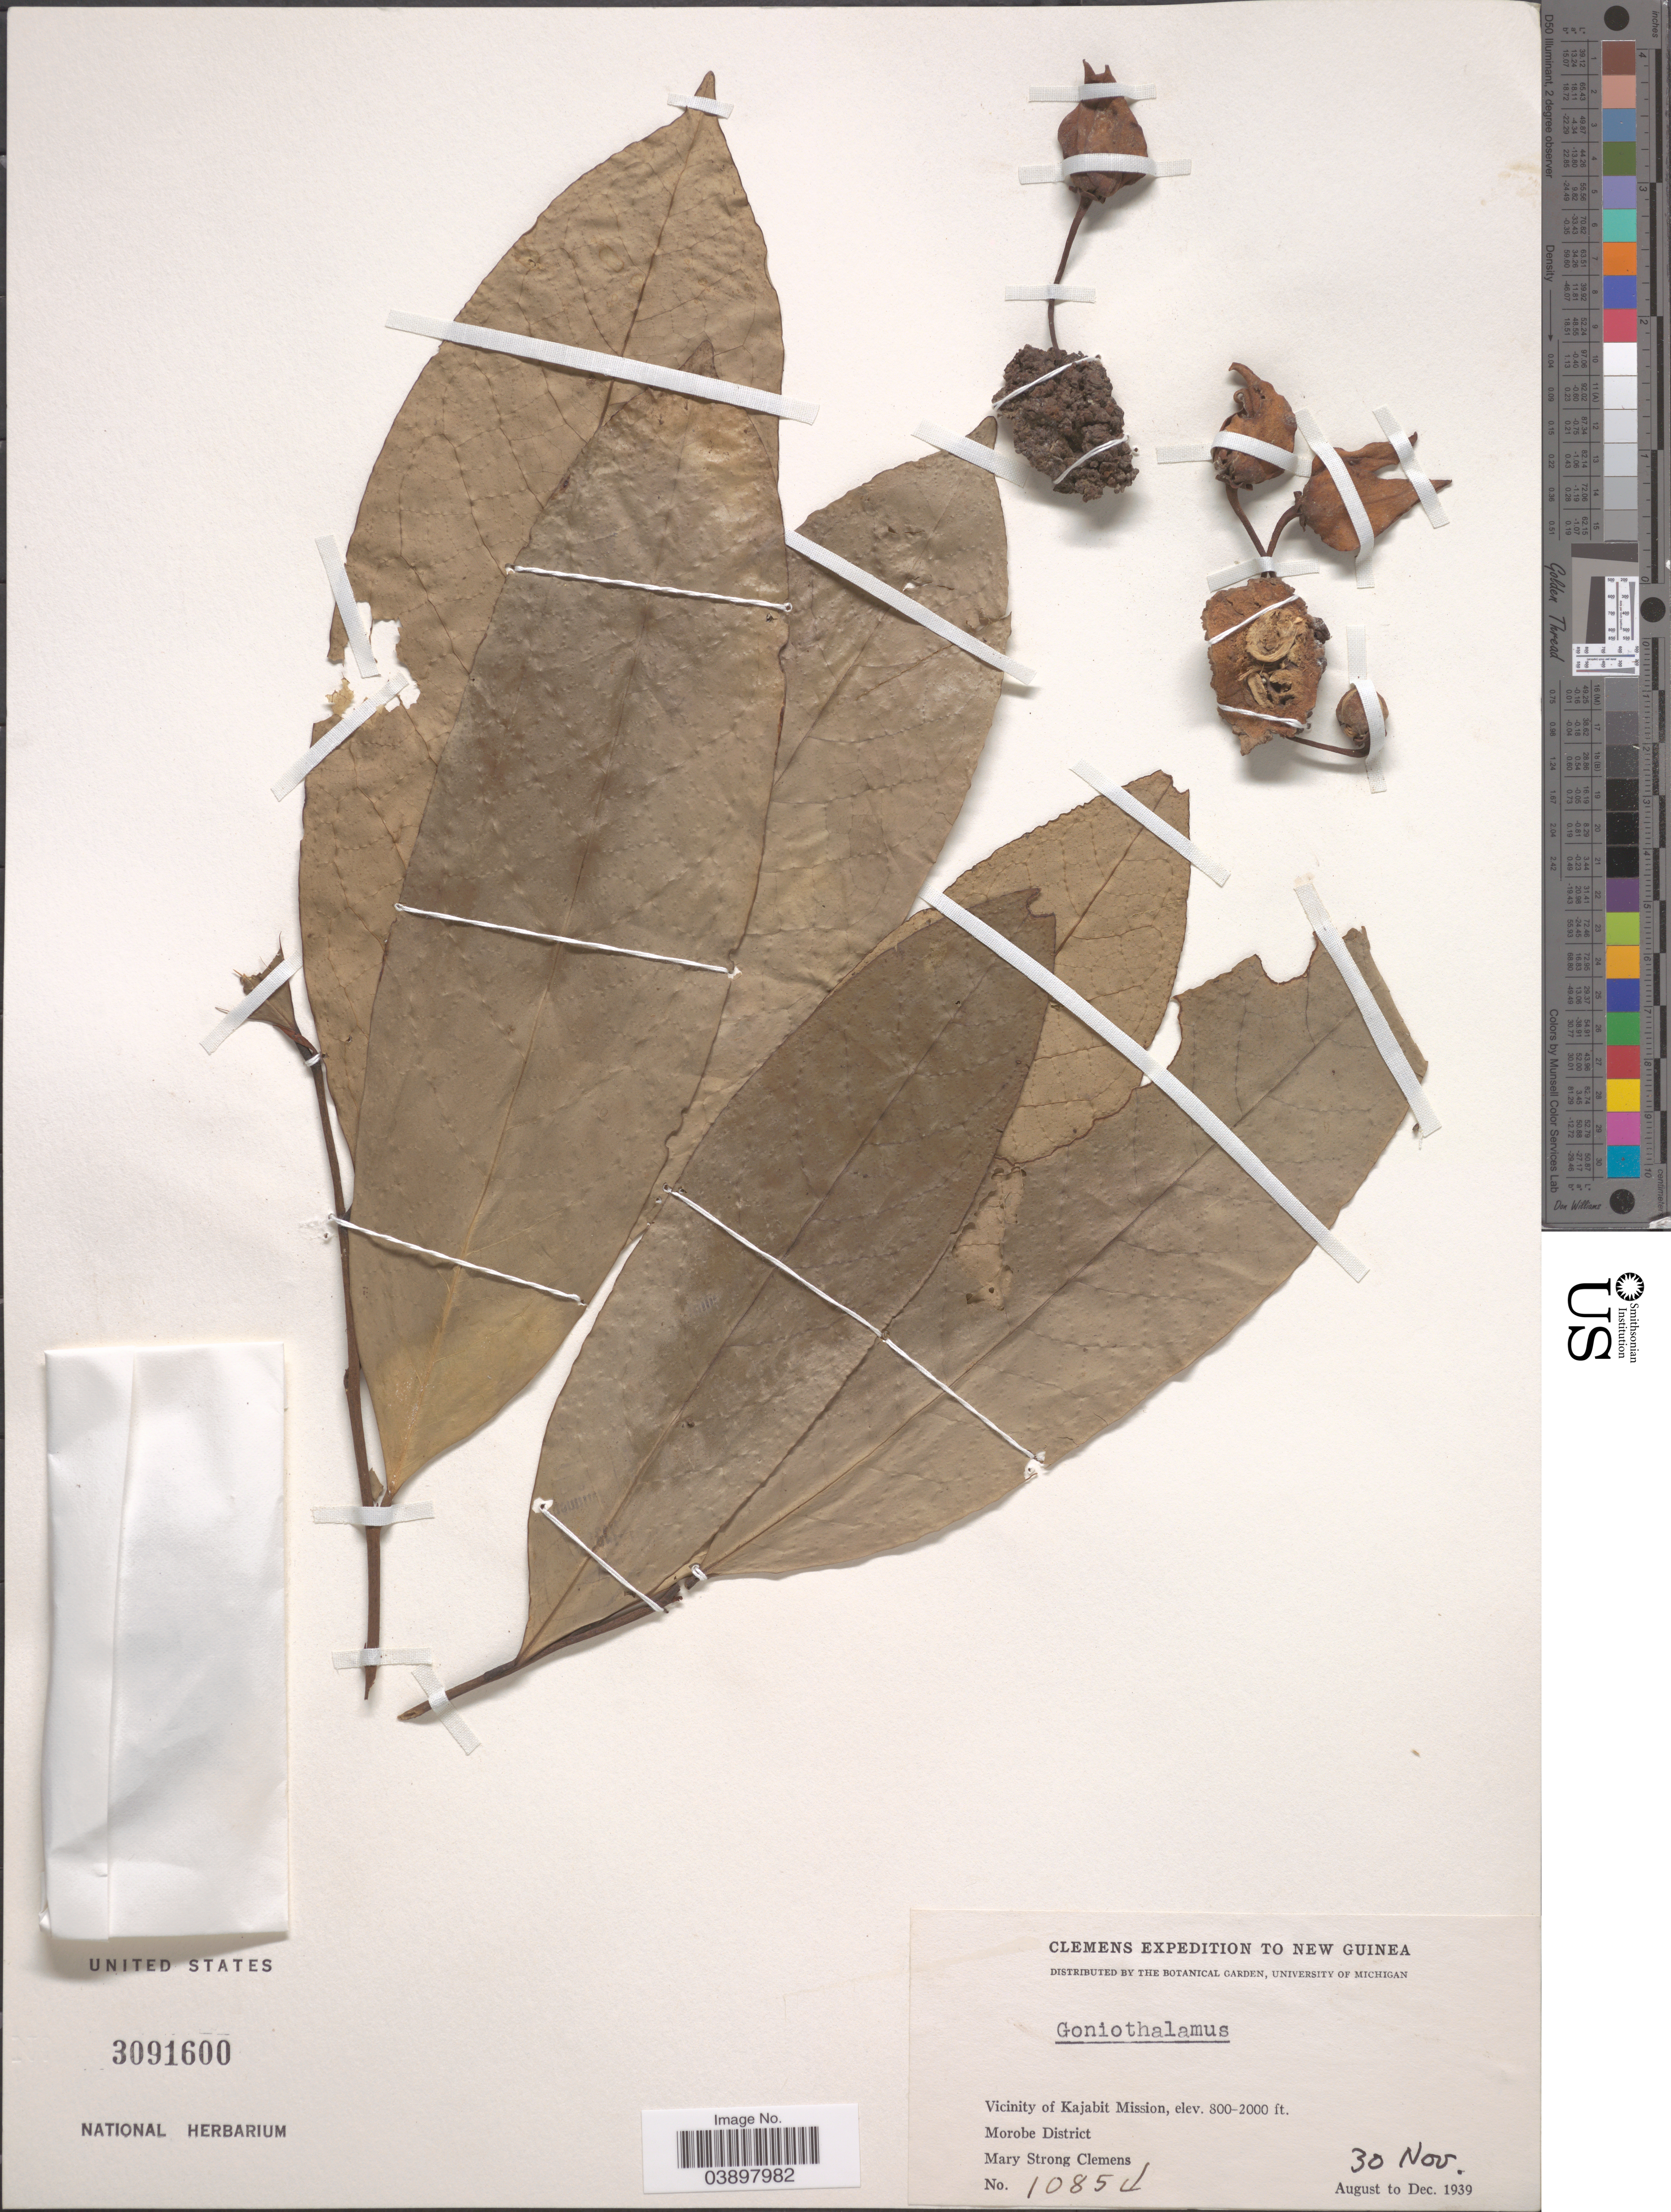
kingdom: Plantae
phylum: Tracheophyta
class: Magnoliopsida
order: Magnoliales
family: Annonaceae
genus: Goniothalamus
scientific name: Goniothalamus sp.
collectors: M. S. Clemens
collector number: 10854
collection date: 1939-11-30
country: Papua New Guinea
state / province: Morobe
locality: New Guinea. Vicinity of Kajabit Mission. Morobe District.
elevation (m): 244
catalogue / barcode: US 3091600